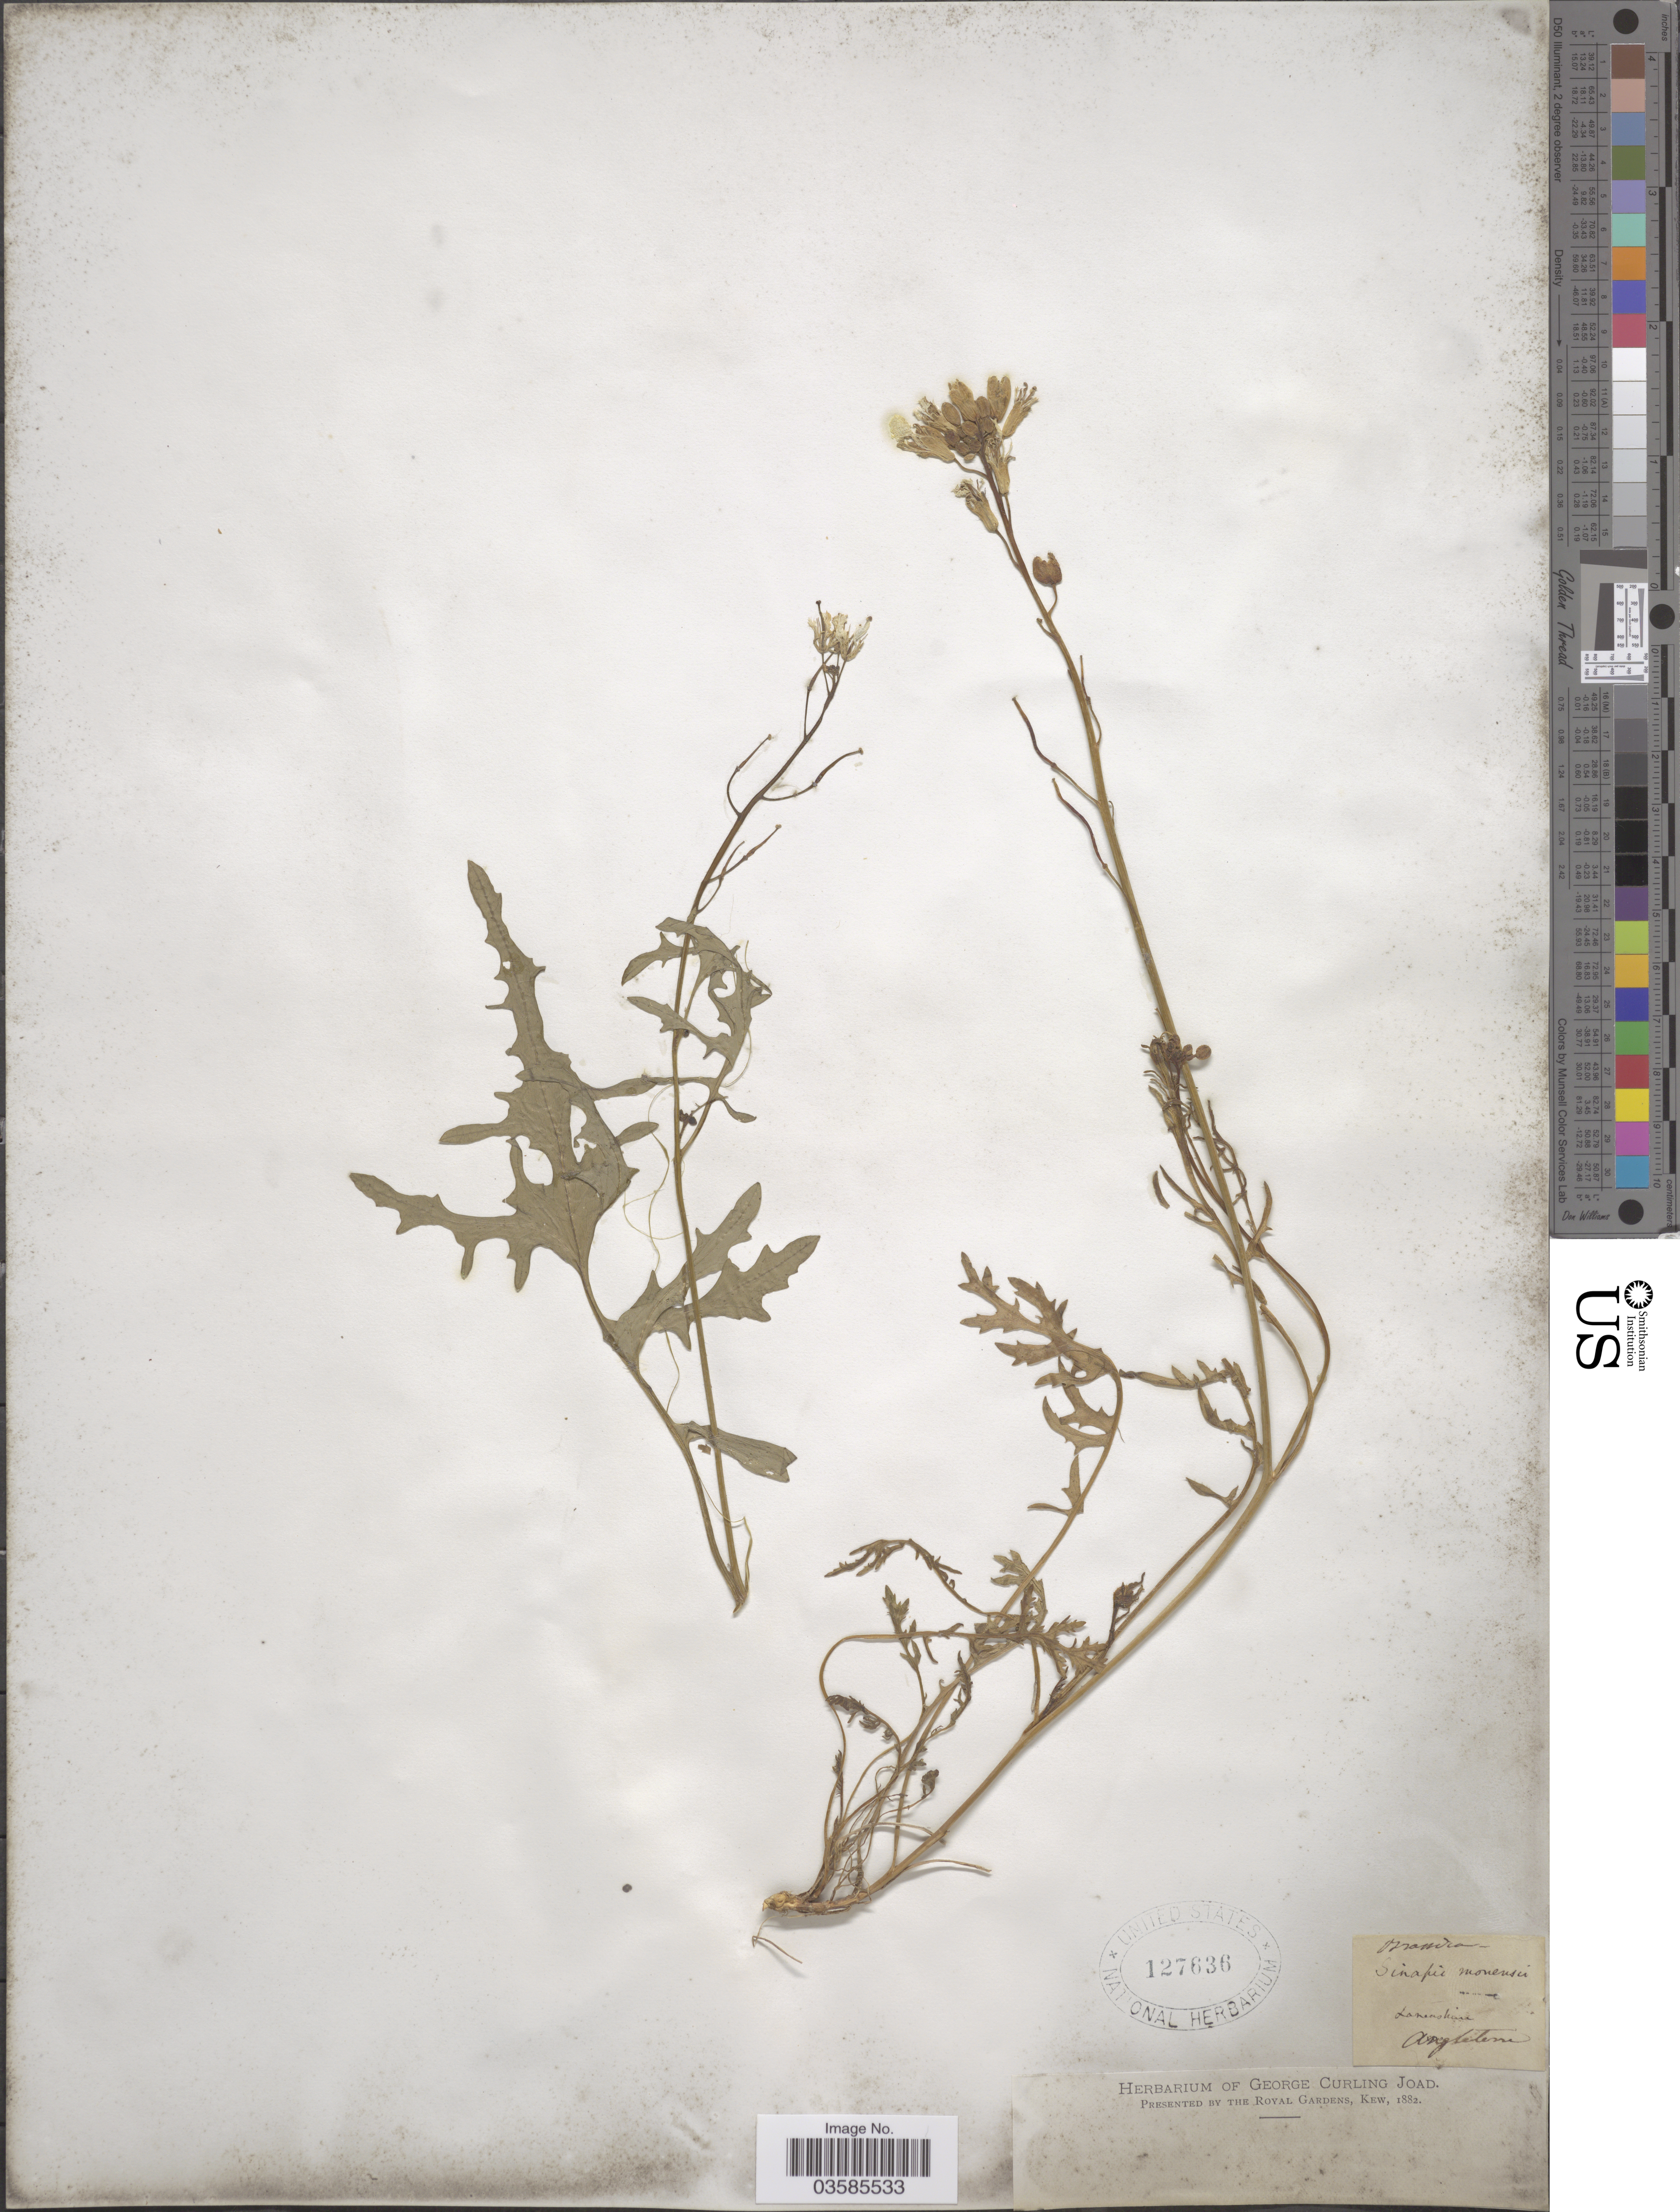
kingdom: Plantae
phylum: Tracheophyta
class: Magnoliopsida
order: Brassicales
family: Brassicaceae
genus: Brassica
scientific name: Brassica monensis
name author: (L.) Huds.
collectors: ex herb. George Curling Joad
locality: [illegible text].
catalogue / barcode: US 127636